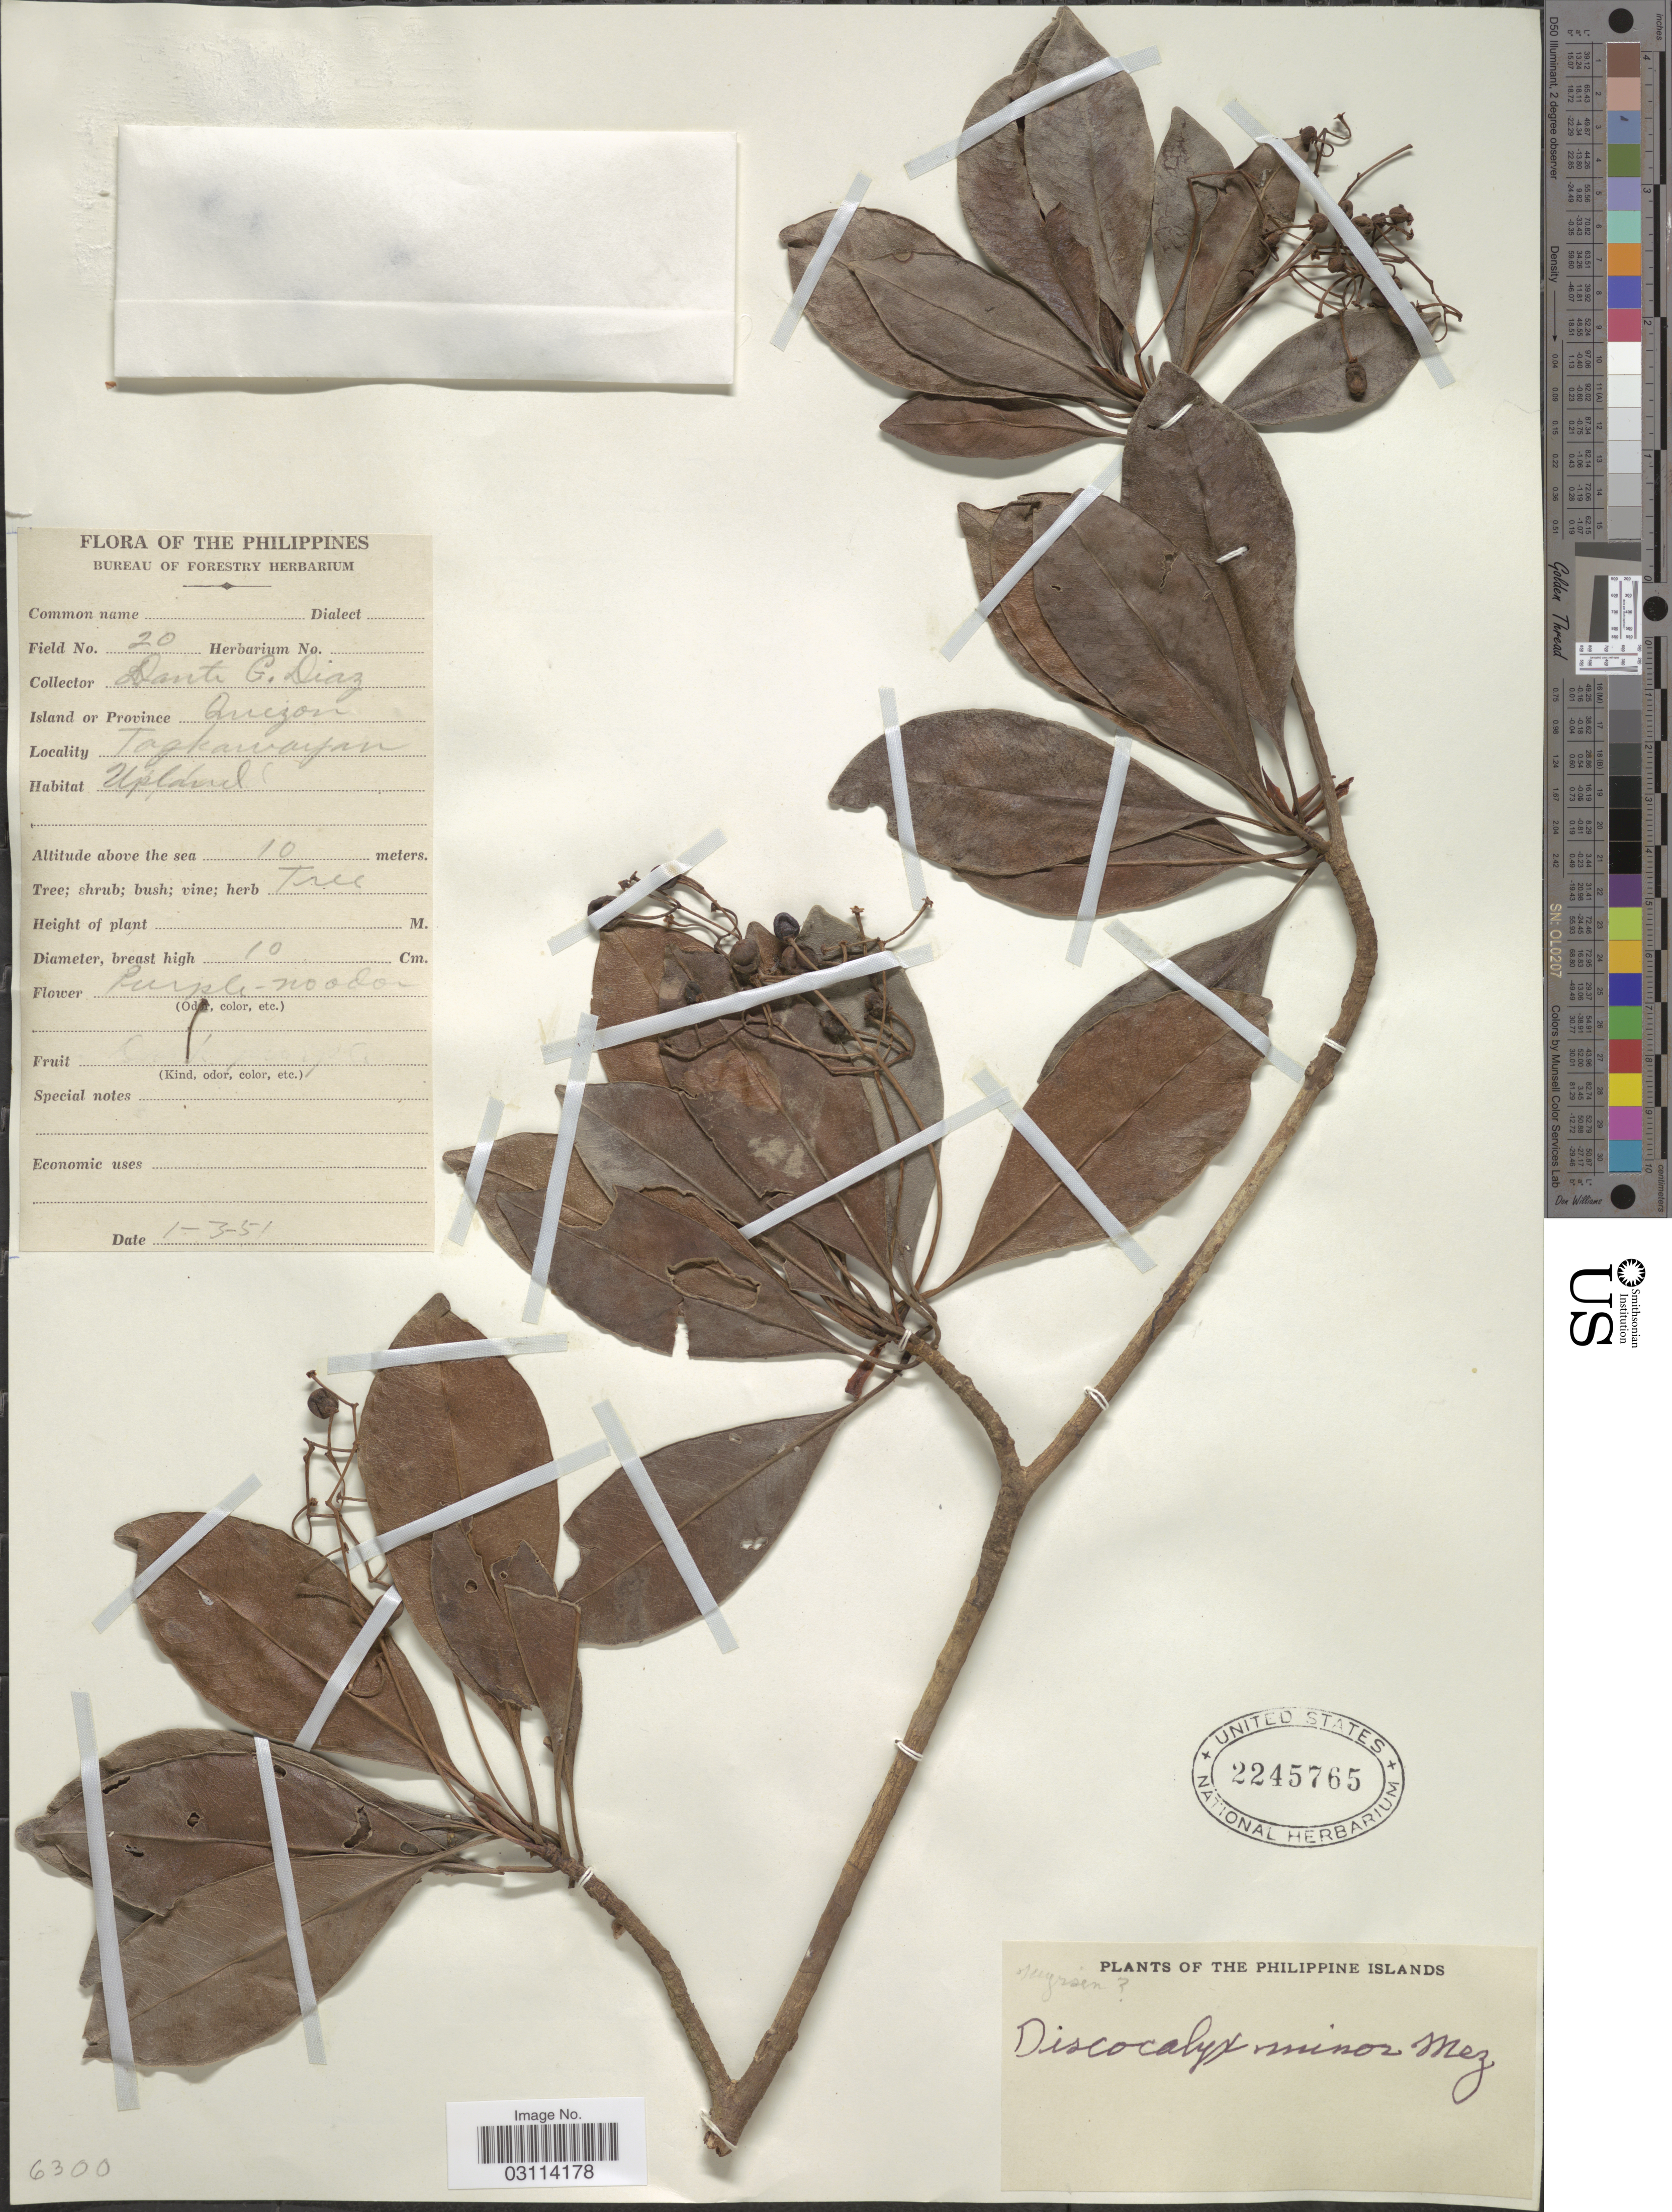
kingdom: Plantae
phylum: Tracheophyta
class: Magnoliopsida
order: Ericales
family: Primulaceae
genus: Discocalyx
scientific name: Discocalyx minor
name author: Mez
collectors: D. Díaz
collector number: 20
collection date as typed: Transcribed d/m/y: 1/3/51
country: Philippines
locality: Island or Province Quezon, Tagkawayan.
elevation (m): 10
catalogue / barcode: US 2245765